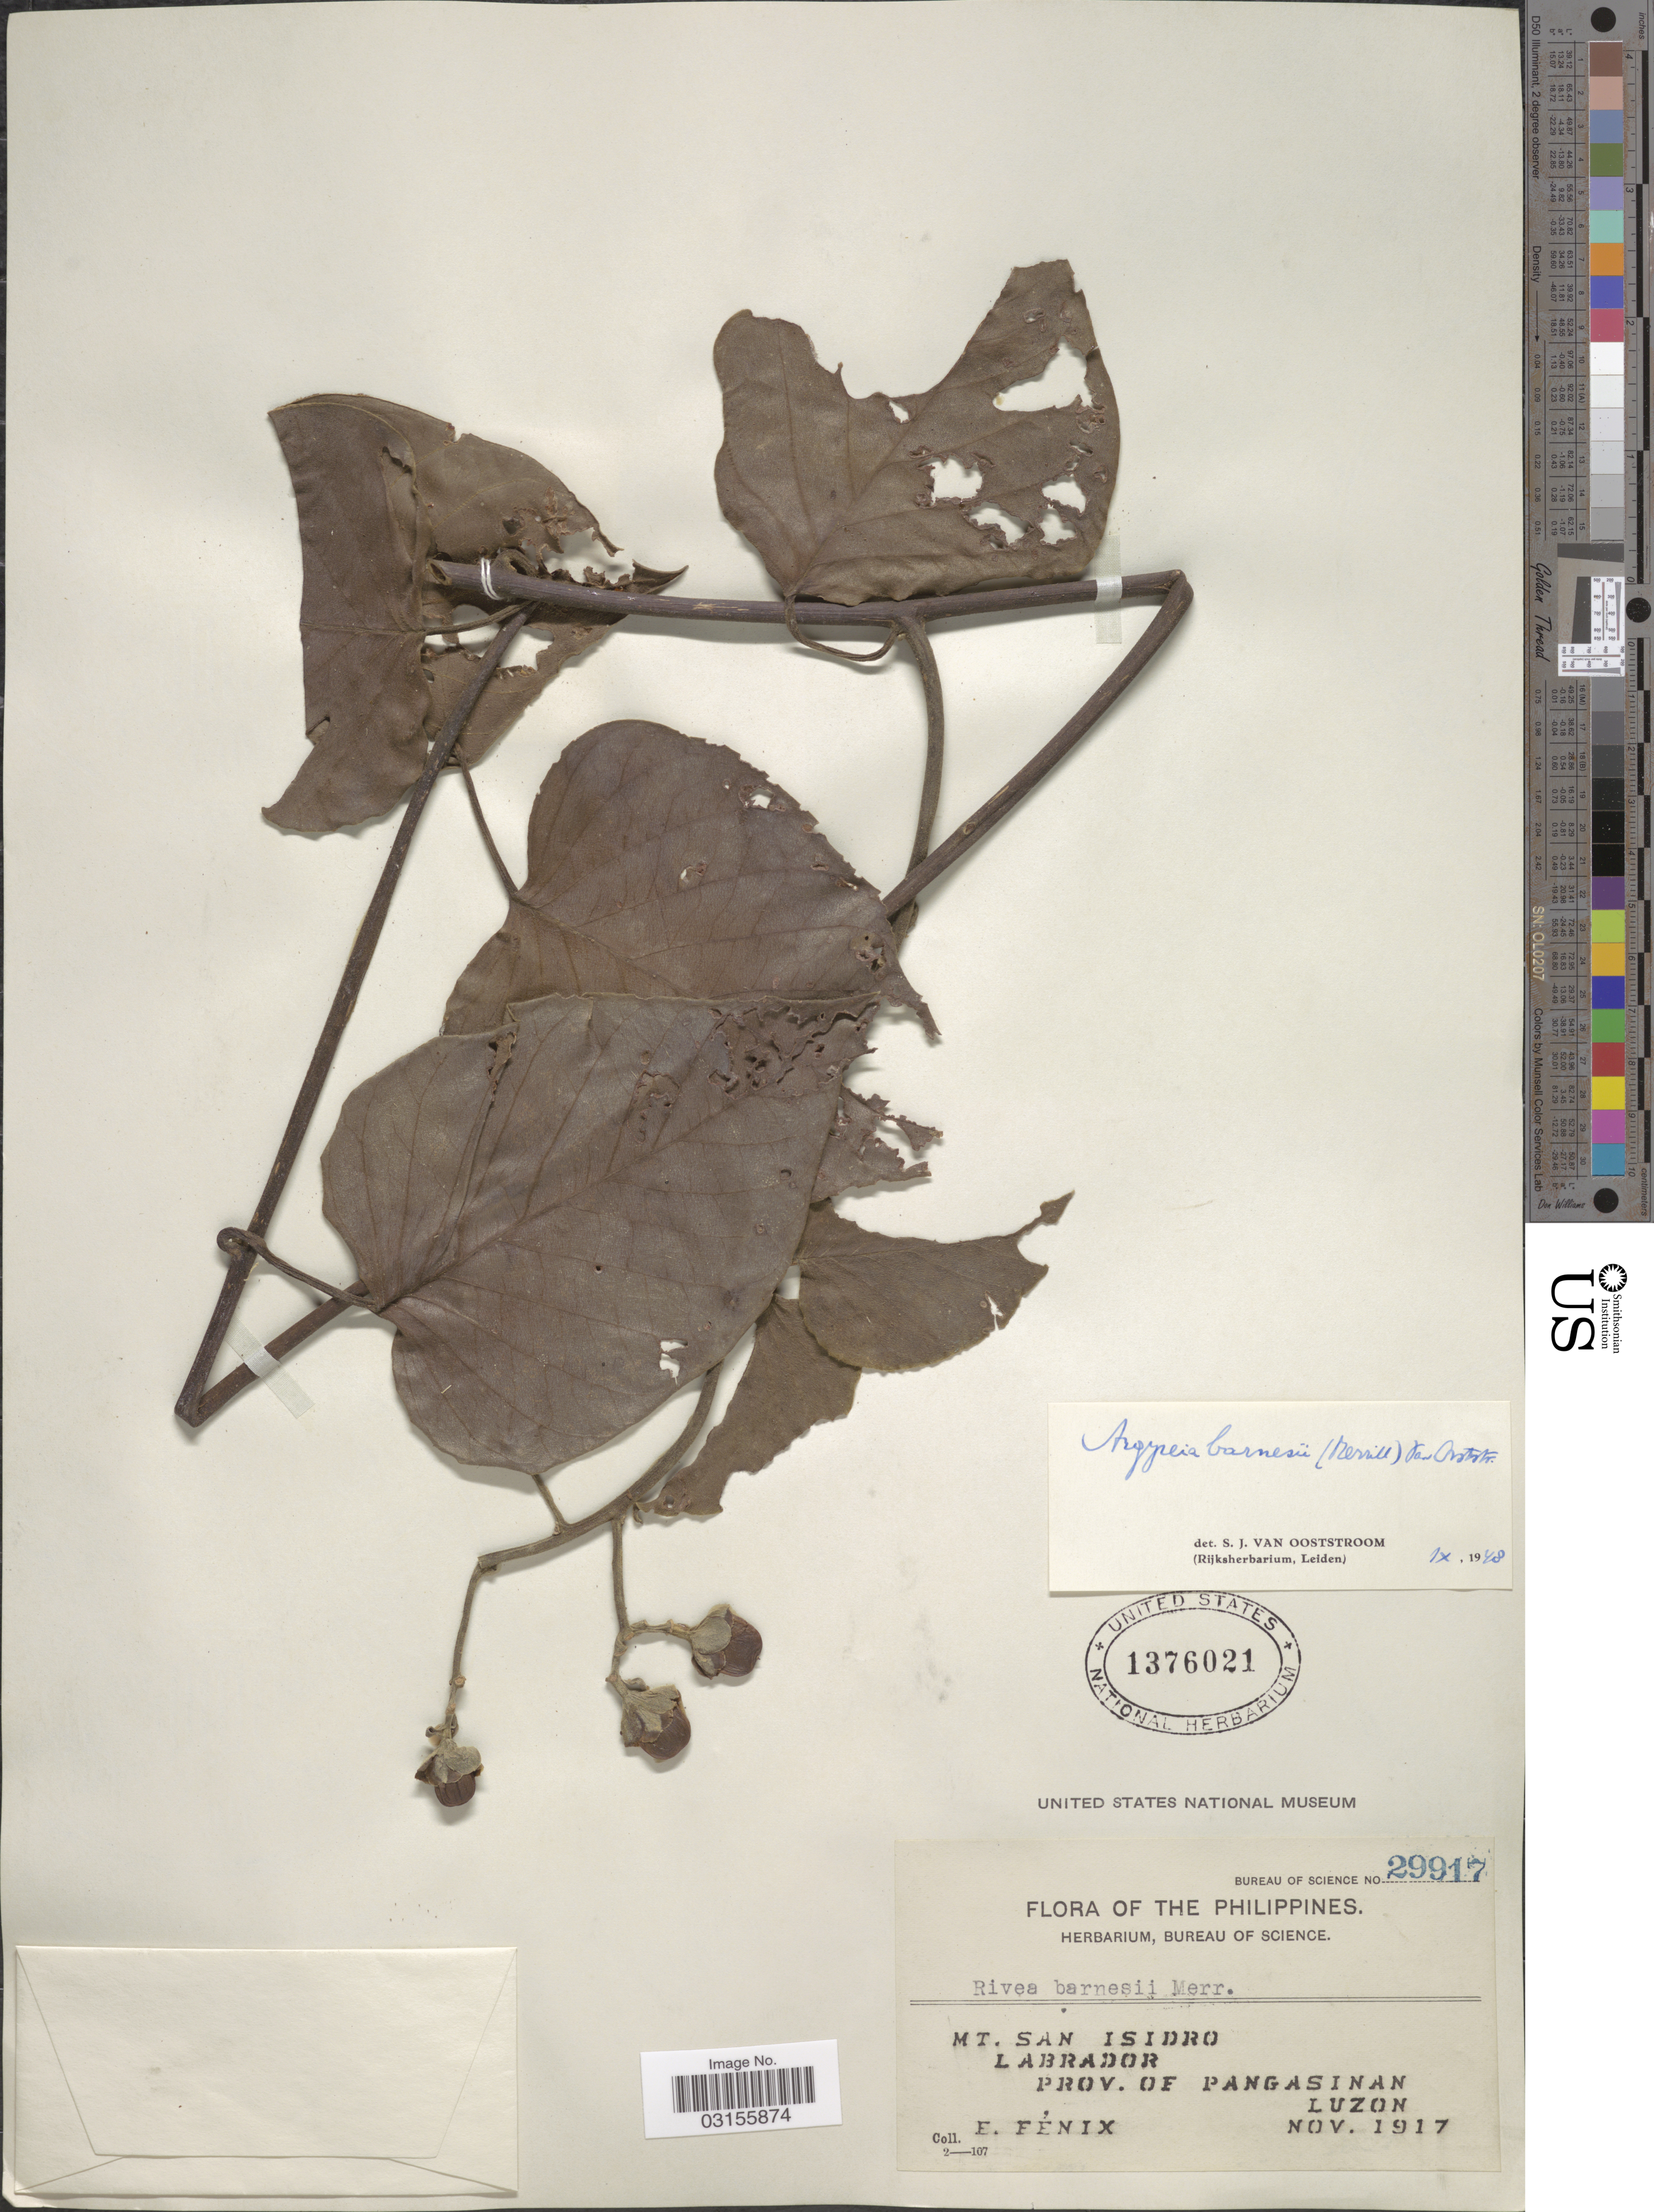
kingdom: Plantae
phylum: Tracheophyta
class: Magnoliopsida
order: Solanales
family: Convolvulaceae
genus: Argyreia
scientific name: Argyreia barnesii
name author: Ooststr.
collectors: E. Fénix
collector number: Bureau of Science 29917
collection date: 1917-11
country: Philippines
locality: Mt. San Isidro. Labrador. Prov. of Pangasinan. Luzon.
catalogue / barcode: US 1376021